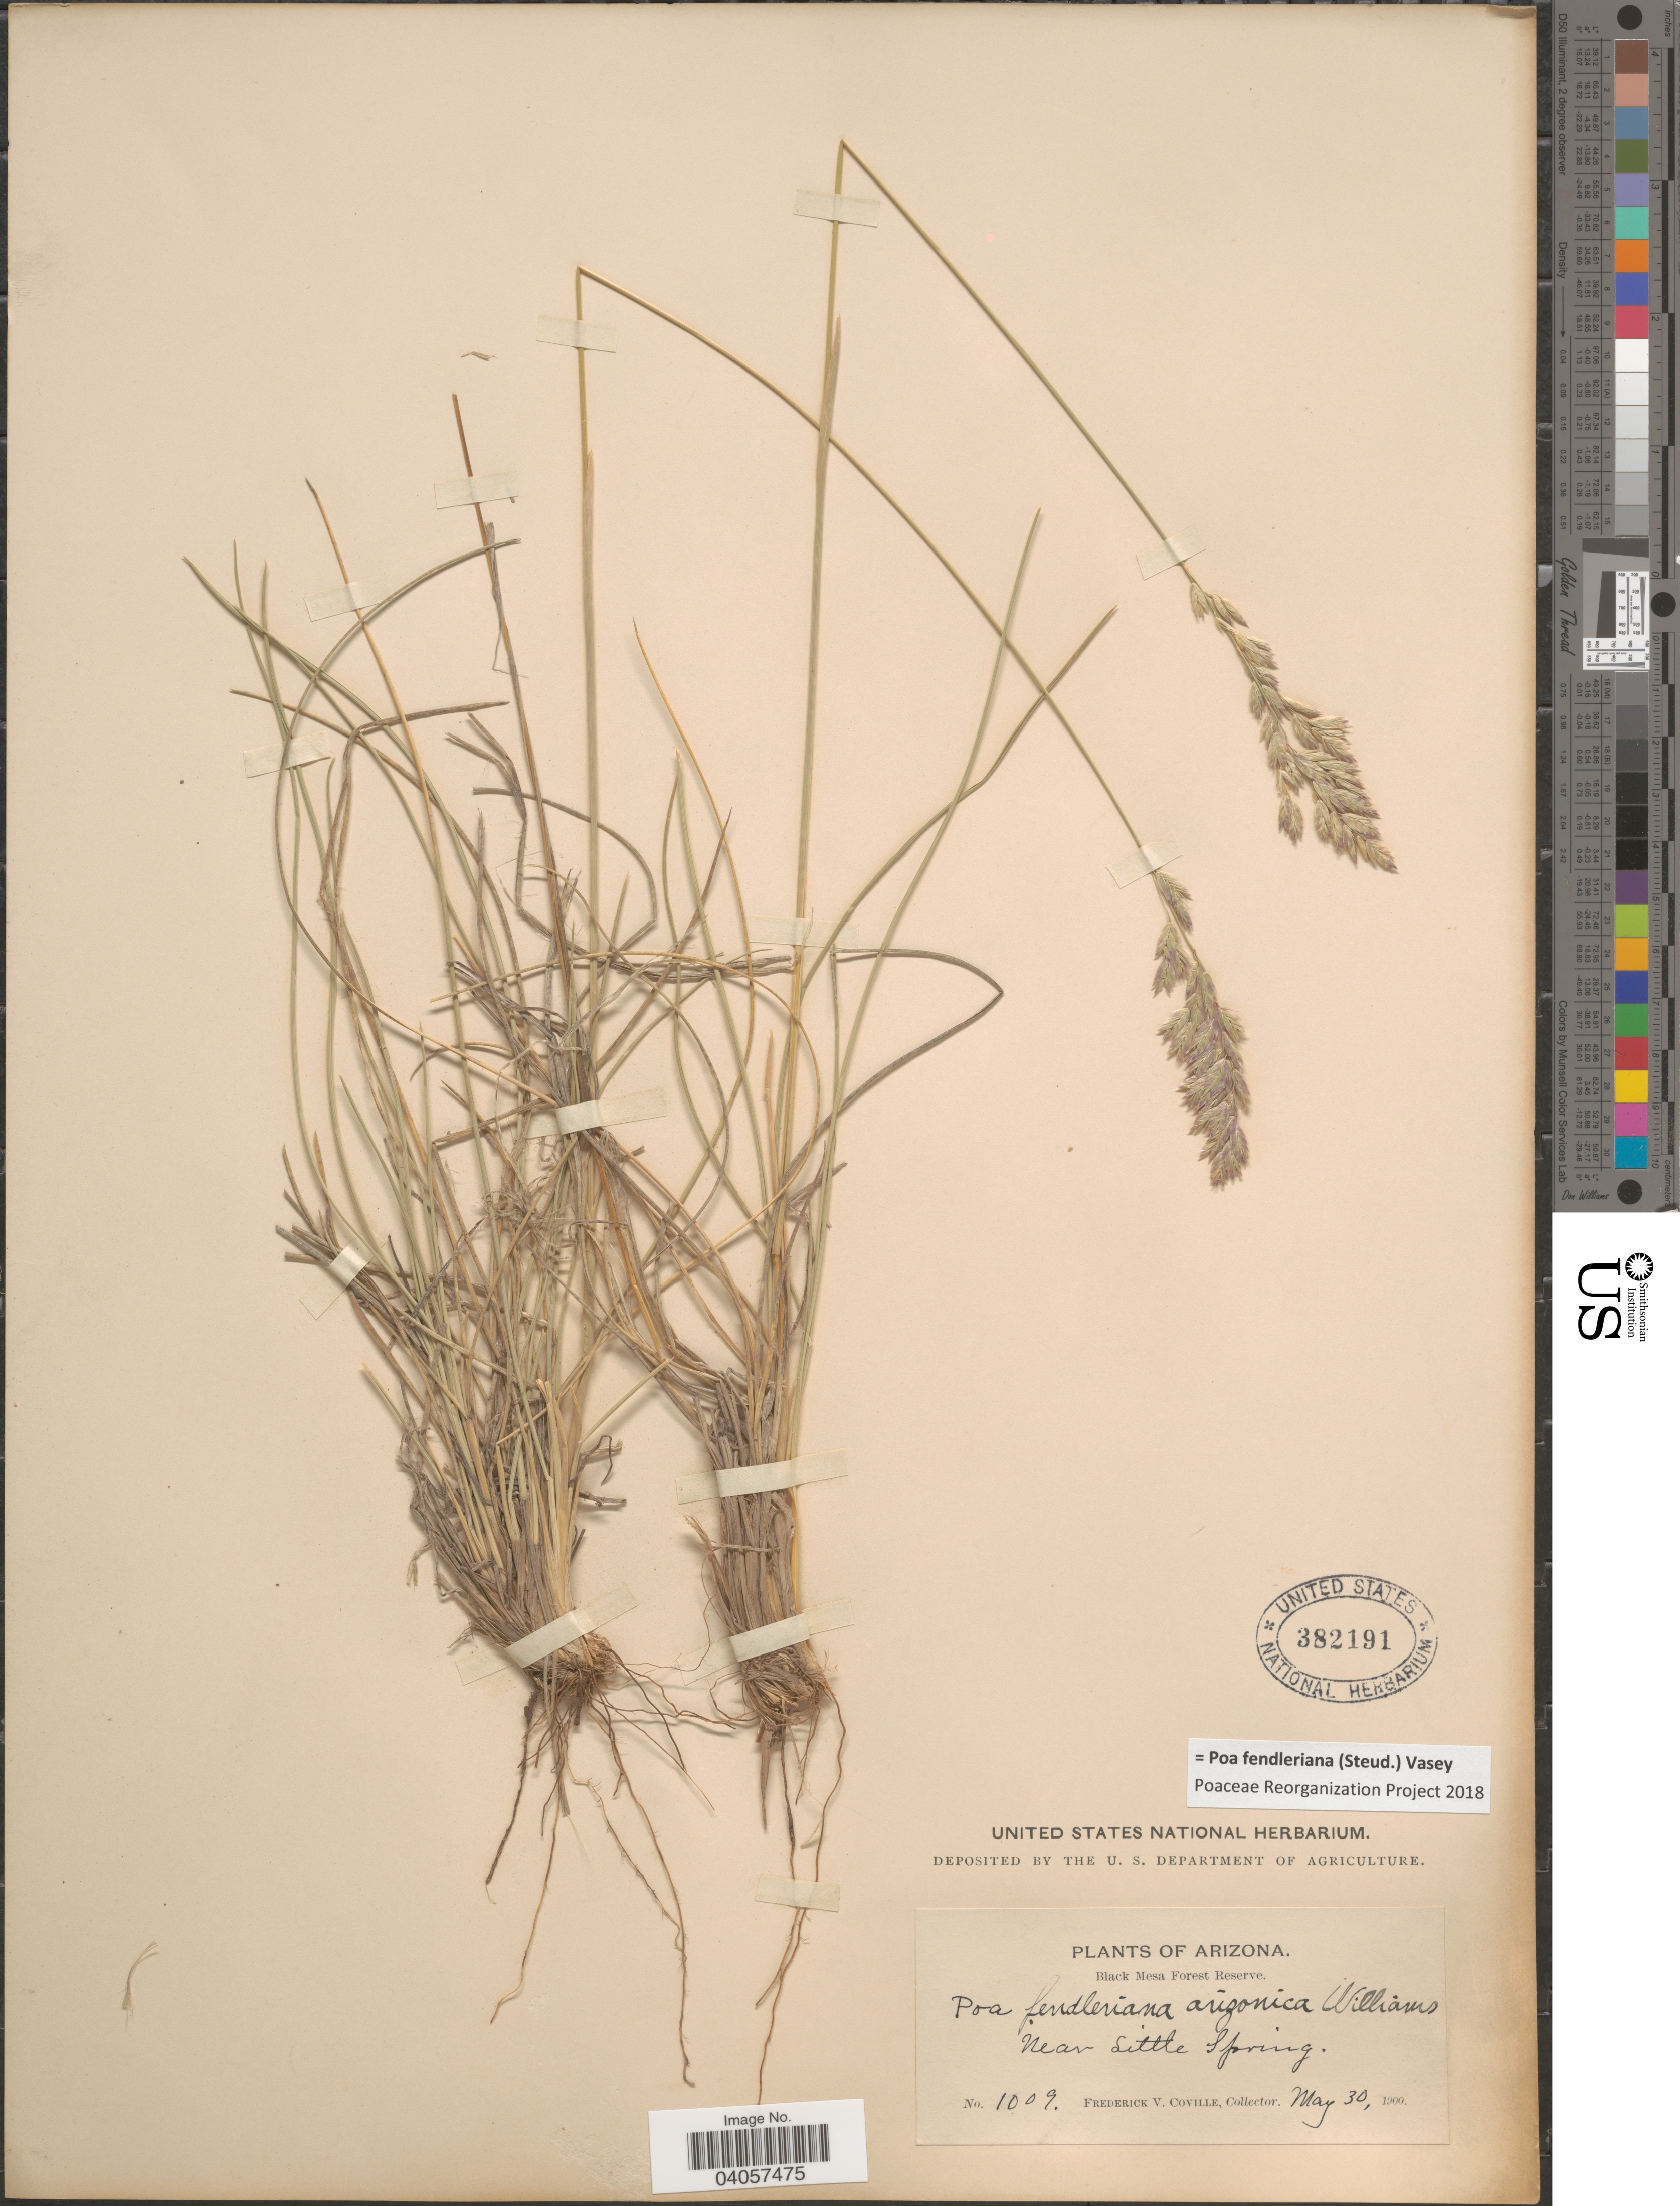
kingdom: Plantae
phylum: Tracheophyta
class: Liliopsida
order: Poales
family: Poaceae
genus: Poa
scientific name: Poa fendleriana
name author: (Steud.) Vasey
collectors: F. V. Coville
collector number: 1009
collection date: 1900-05-30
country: United States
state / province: Arizona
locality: Black Mesa Forest Reserve. Near Little Spring.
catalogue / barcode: US 382191